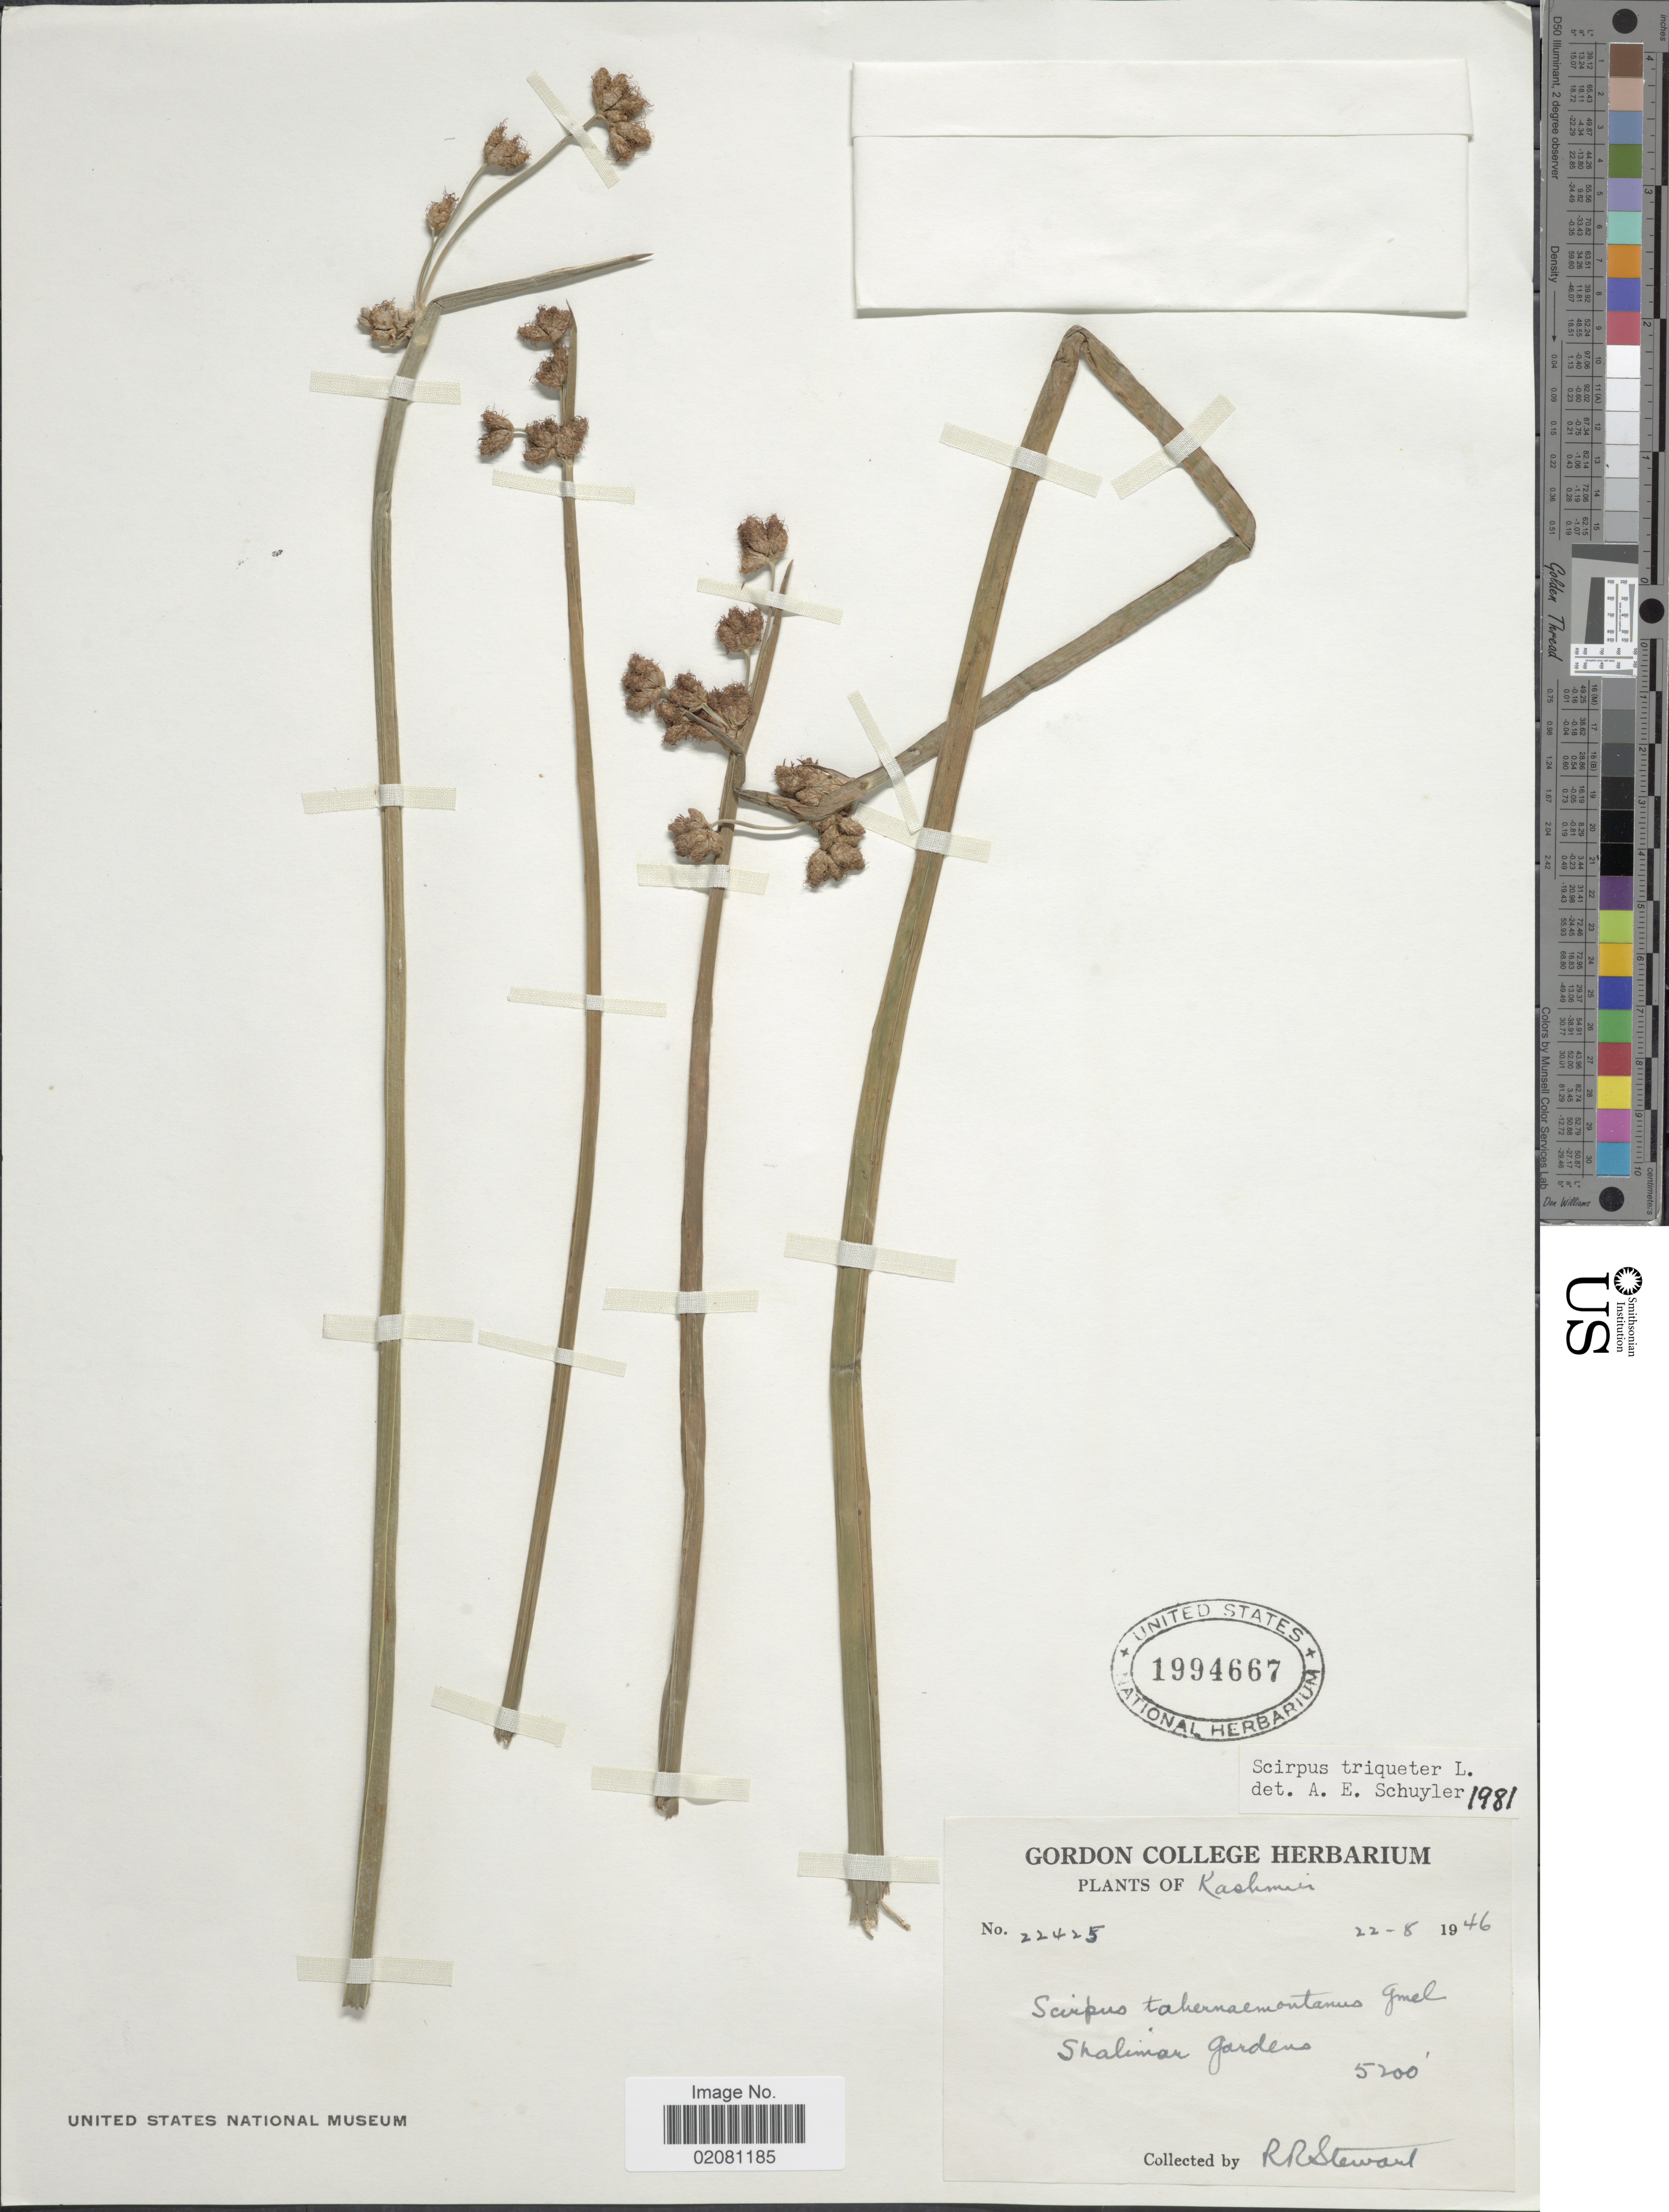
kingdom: Plantae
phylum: Tracheophyta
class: Liliopsida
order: Poales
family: Cyperaceae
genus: Schoenoplectus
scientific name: Schoenoplectus triqueter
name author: (L.) Palla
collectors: R. R. Stewart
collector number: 22425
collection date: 1946-08-22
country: Pakistan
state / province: Punjab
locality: Kashmir, Shalimar Gardens.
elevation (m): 1585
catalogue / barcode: US 1994667